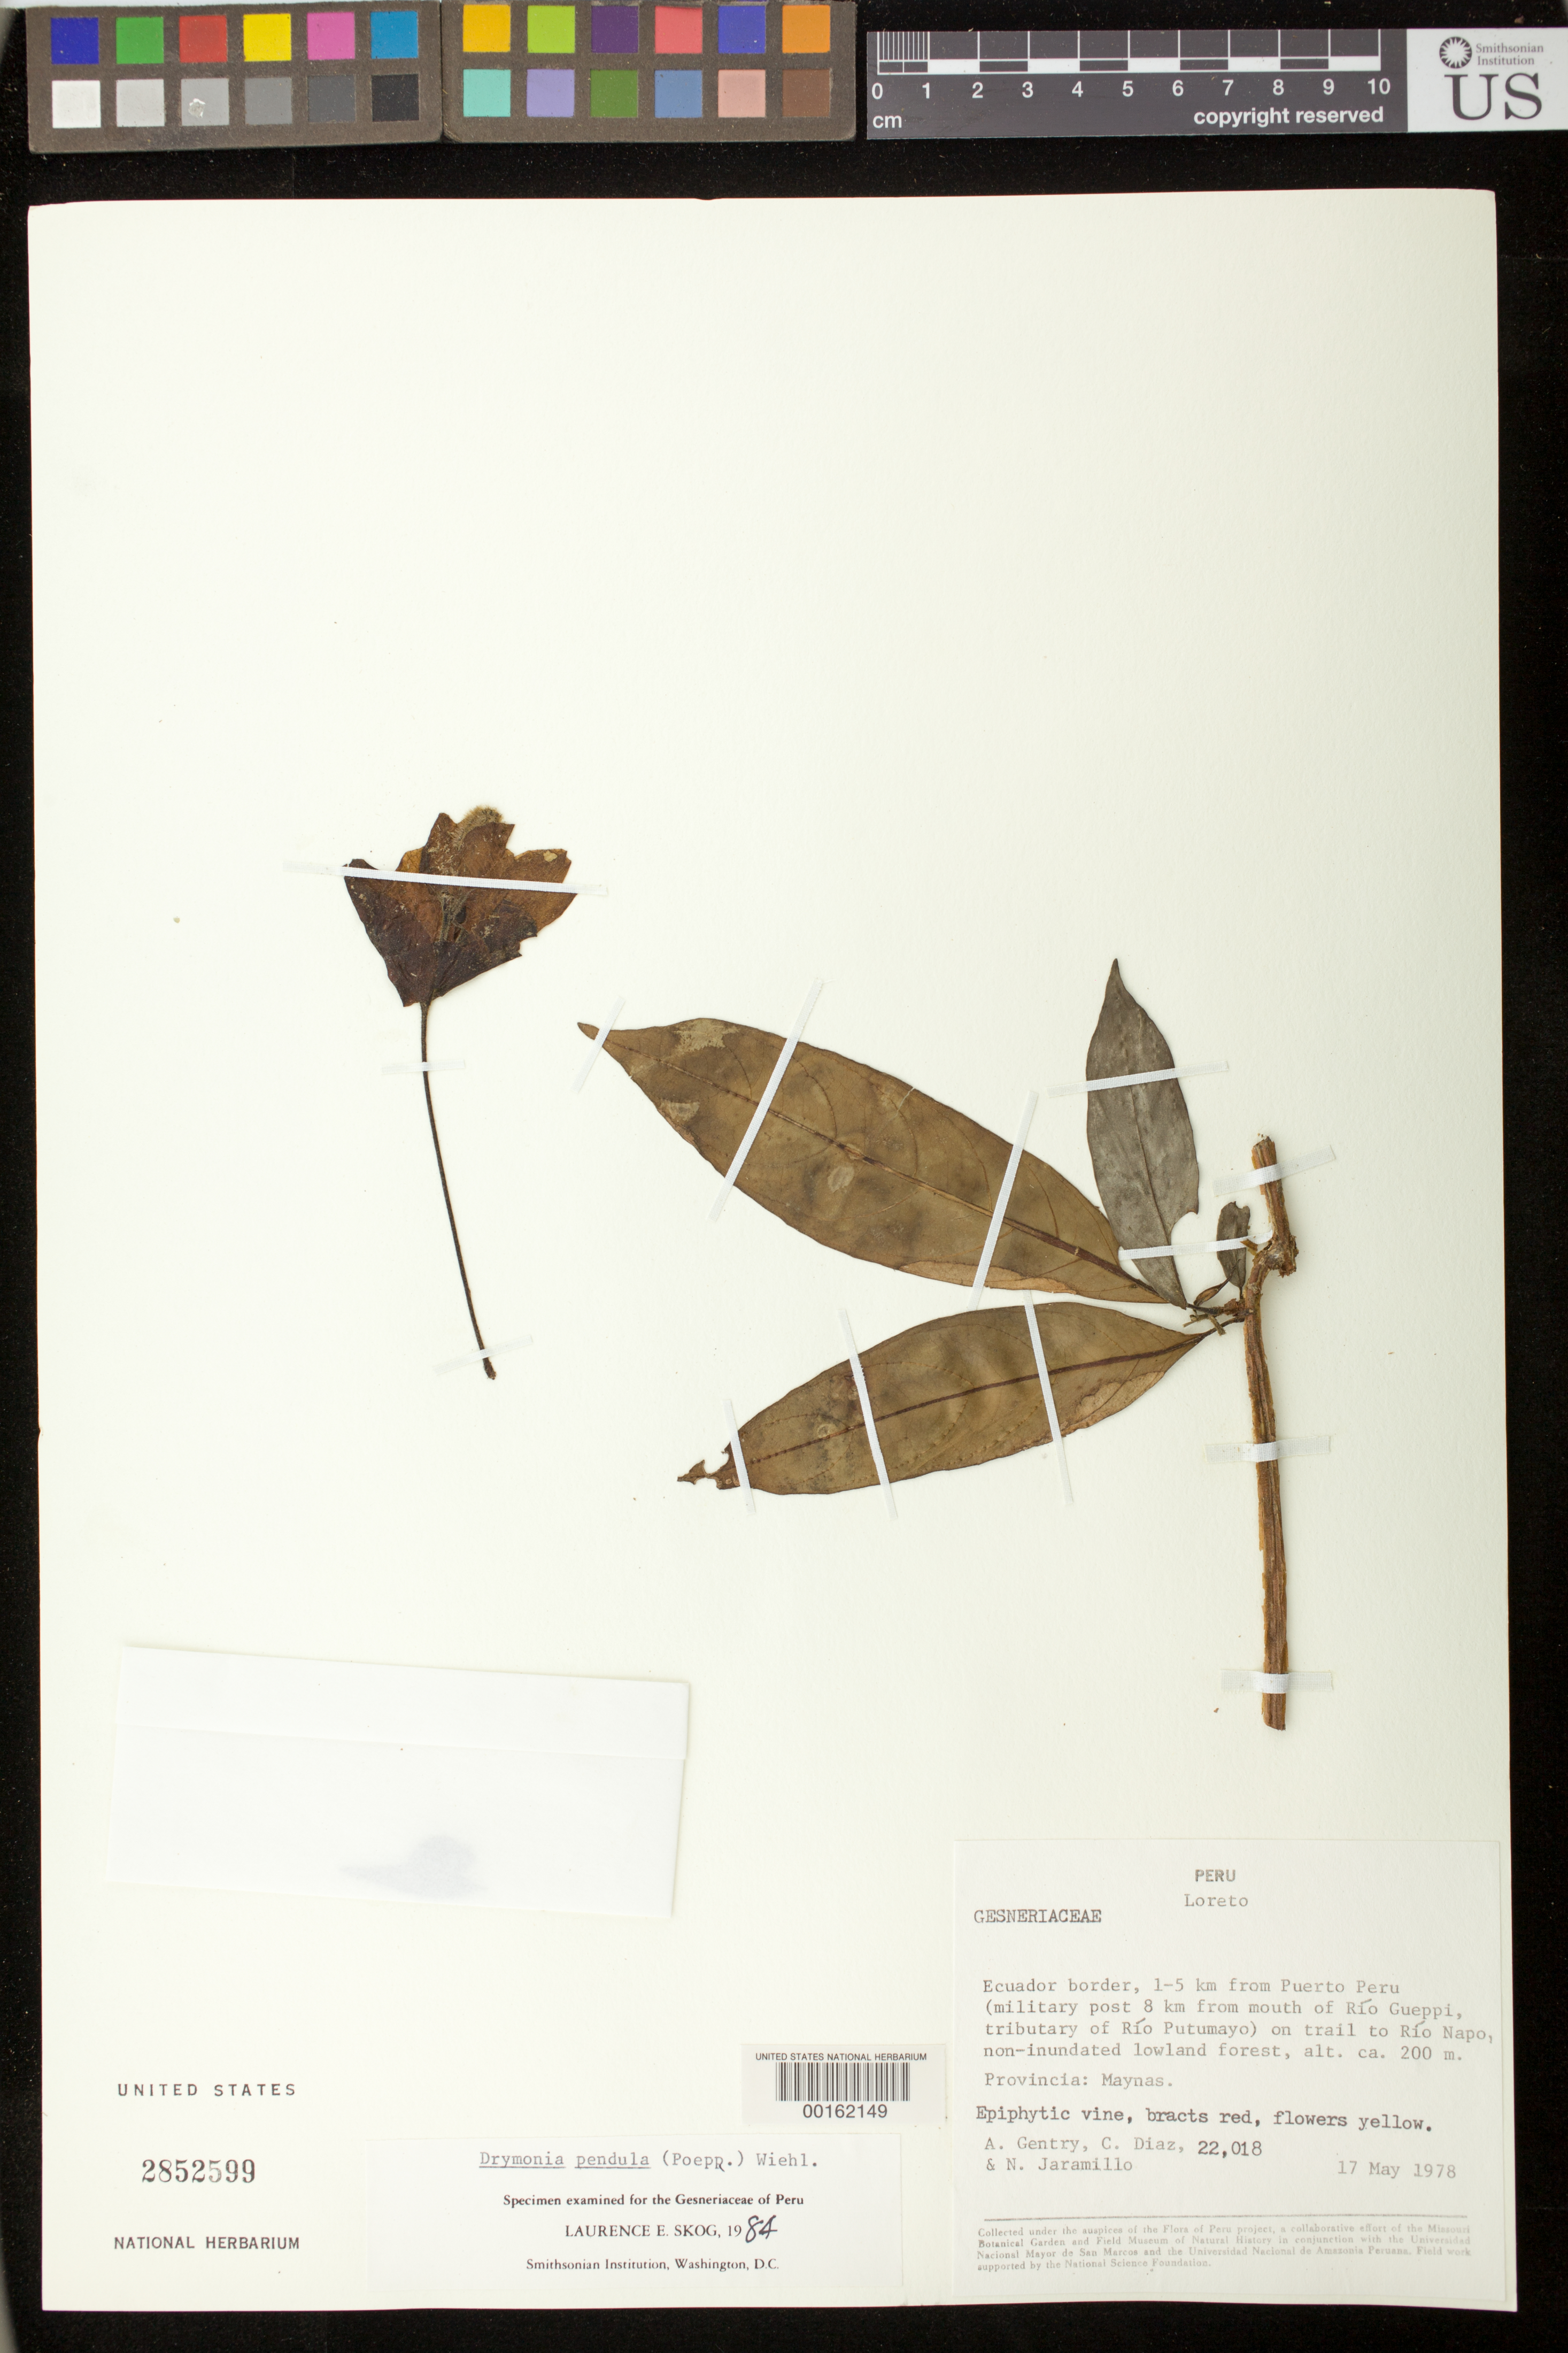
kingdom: Plantae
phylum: Tracheophyta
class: Magnoliopsida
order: Lamiales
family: Gesneriaceae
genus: Drymonia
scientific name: Drymonia pendula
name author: (Poepp.) Wiehler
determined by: Clark, J. L., (SEL), The Marie Selby Botanical Garden (UNITED STATES)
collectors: A. H. Gentry, C. Díaz & N. Jaramillo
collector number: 22018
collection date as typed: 17 May 1978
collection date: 1978-05-17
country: Peru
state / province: Loreto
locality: Prov. Maynas; Ecuador border, 1-5 km from Puerto Peru (military post 8 km from mouth of Río Gueppi, tributary of Río Putumayo), on trail to Río Napo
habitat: Non-inundated lowland forest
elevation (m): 200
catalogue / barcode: US 2852599